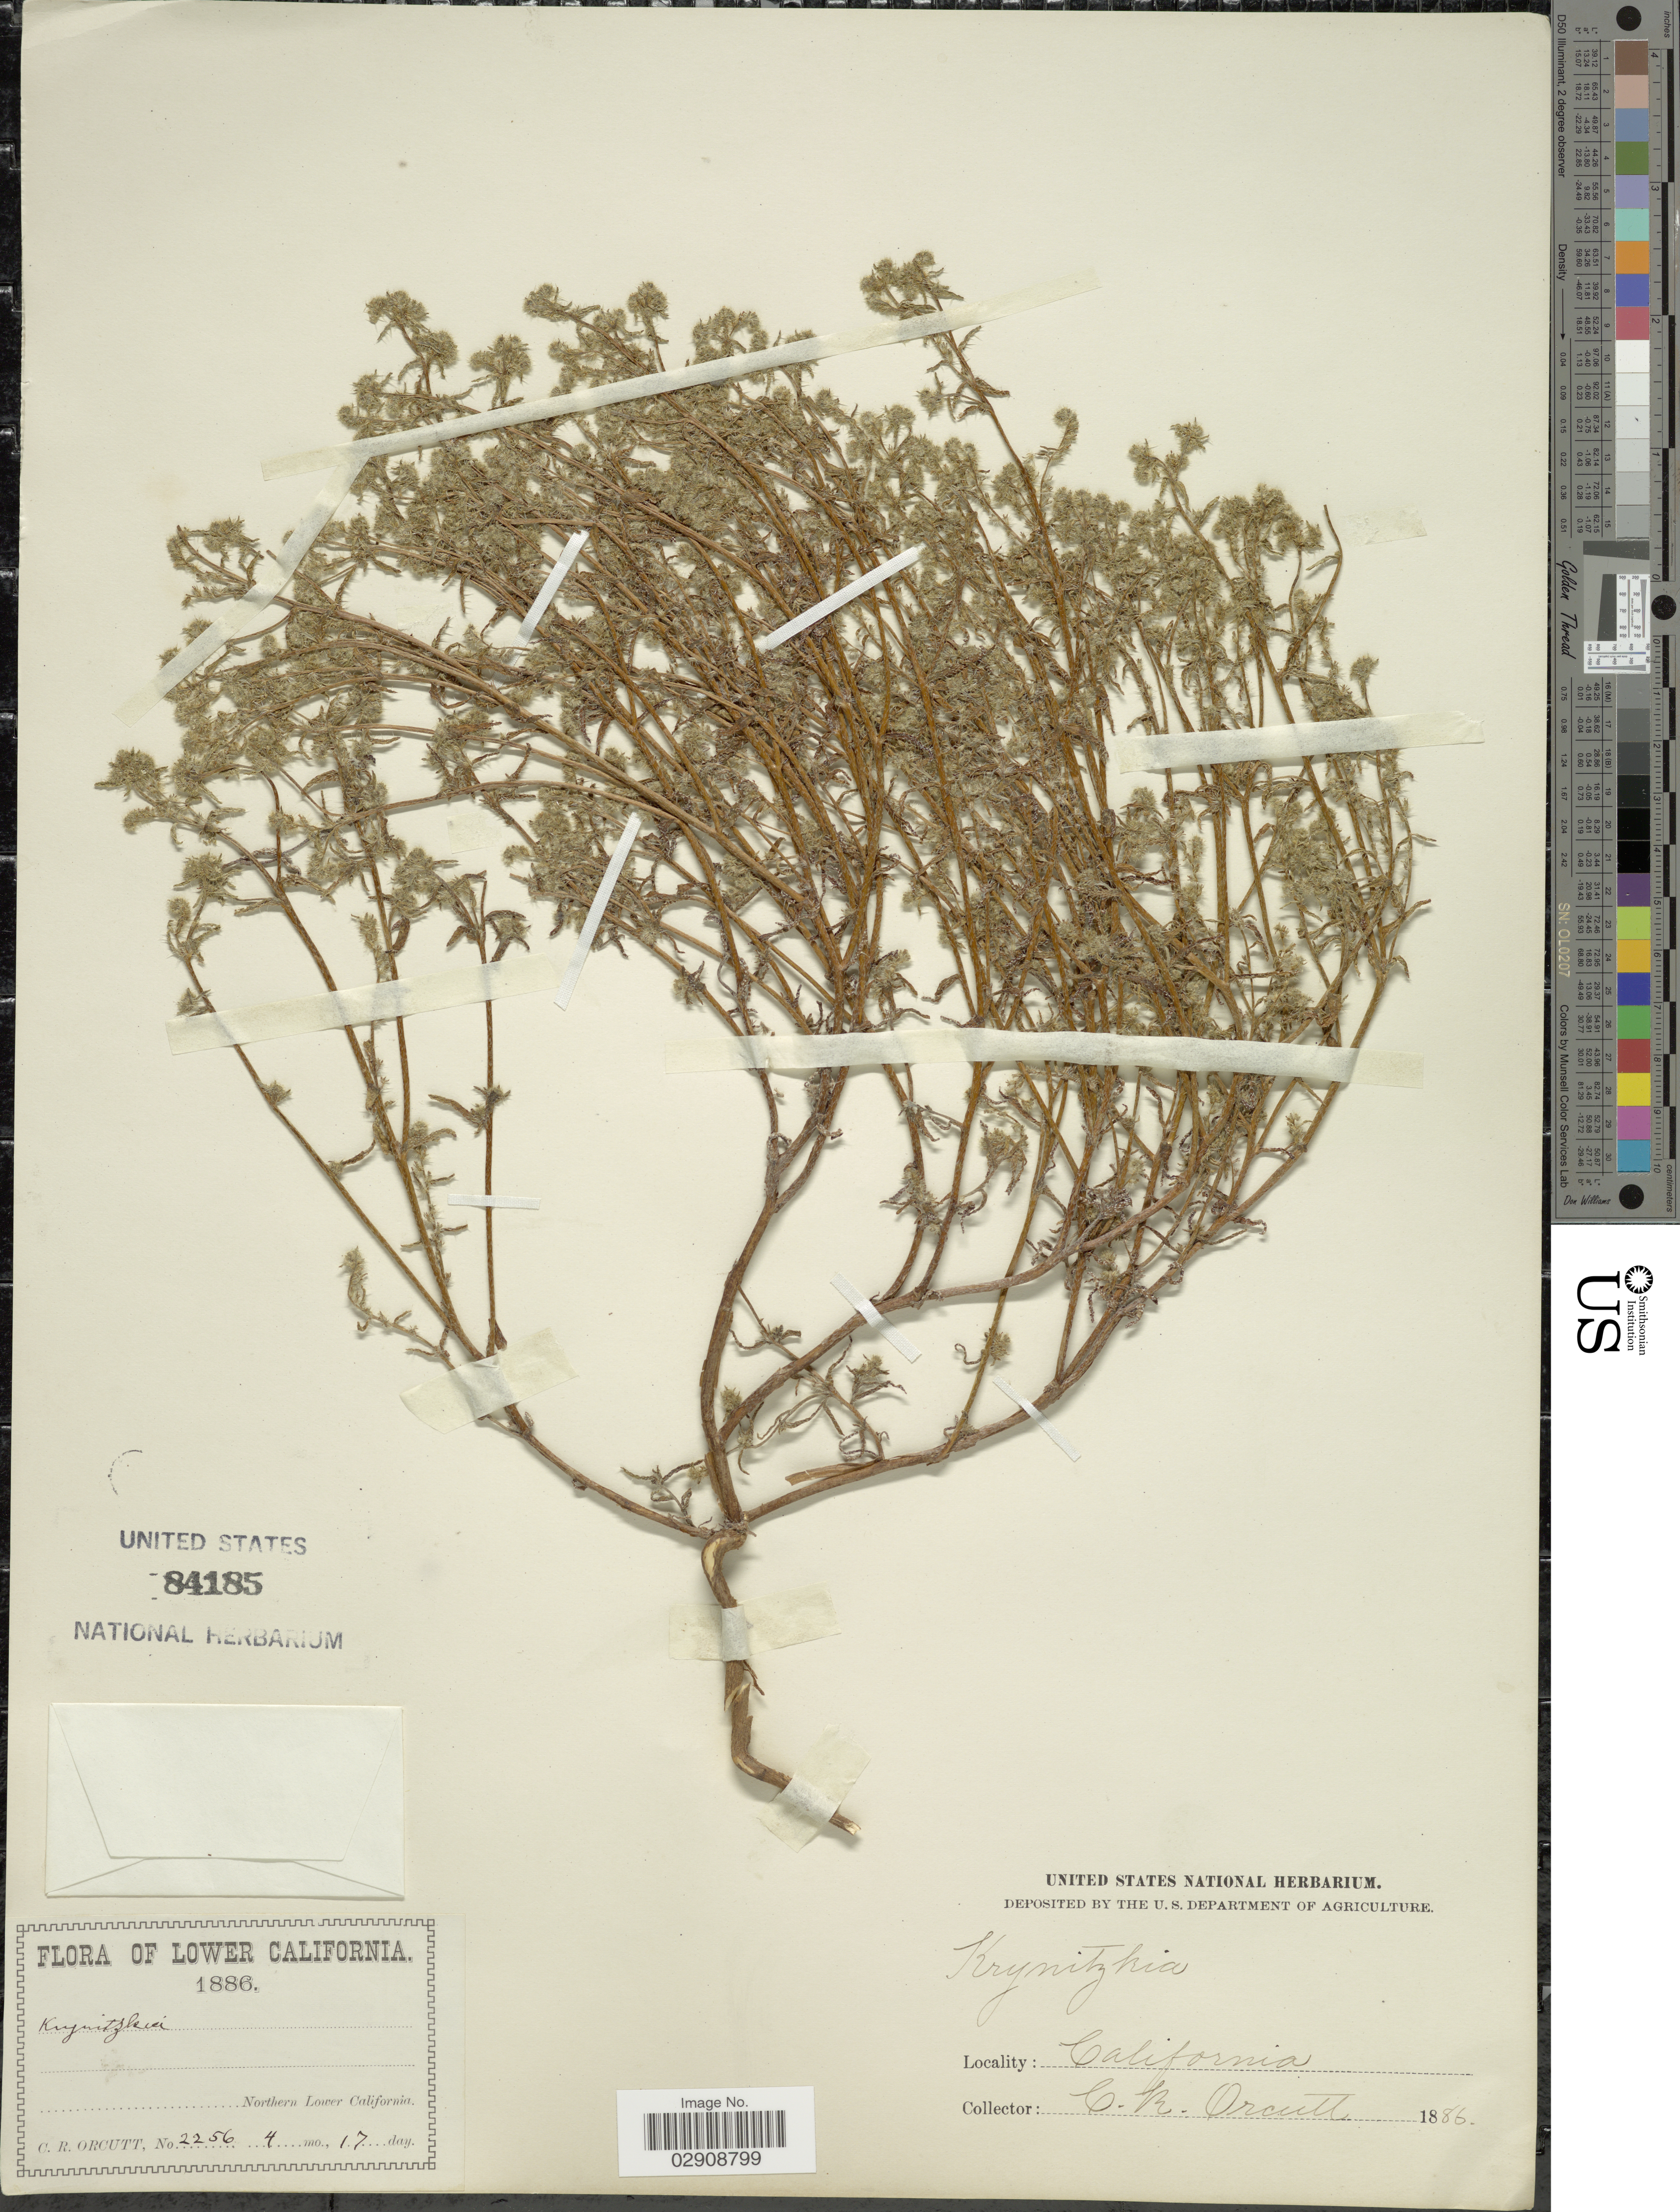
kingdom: Plantae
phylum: Tracheophyta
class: Magnoliopsida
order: Boraginales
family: Boraginaceae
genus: Cryptantha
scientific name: Cryptantha sp.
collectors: C. R. Orcutt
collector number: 2256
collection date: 1886-04-17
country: Mexico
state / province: Baja California Norte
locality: Lower California. Northern Lower California.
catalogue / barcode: US 84185